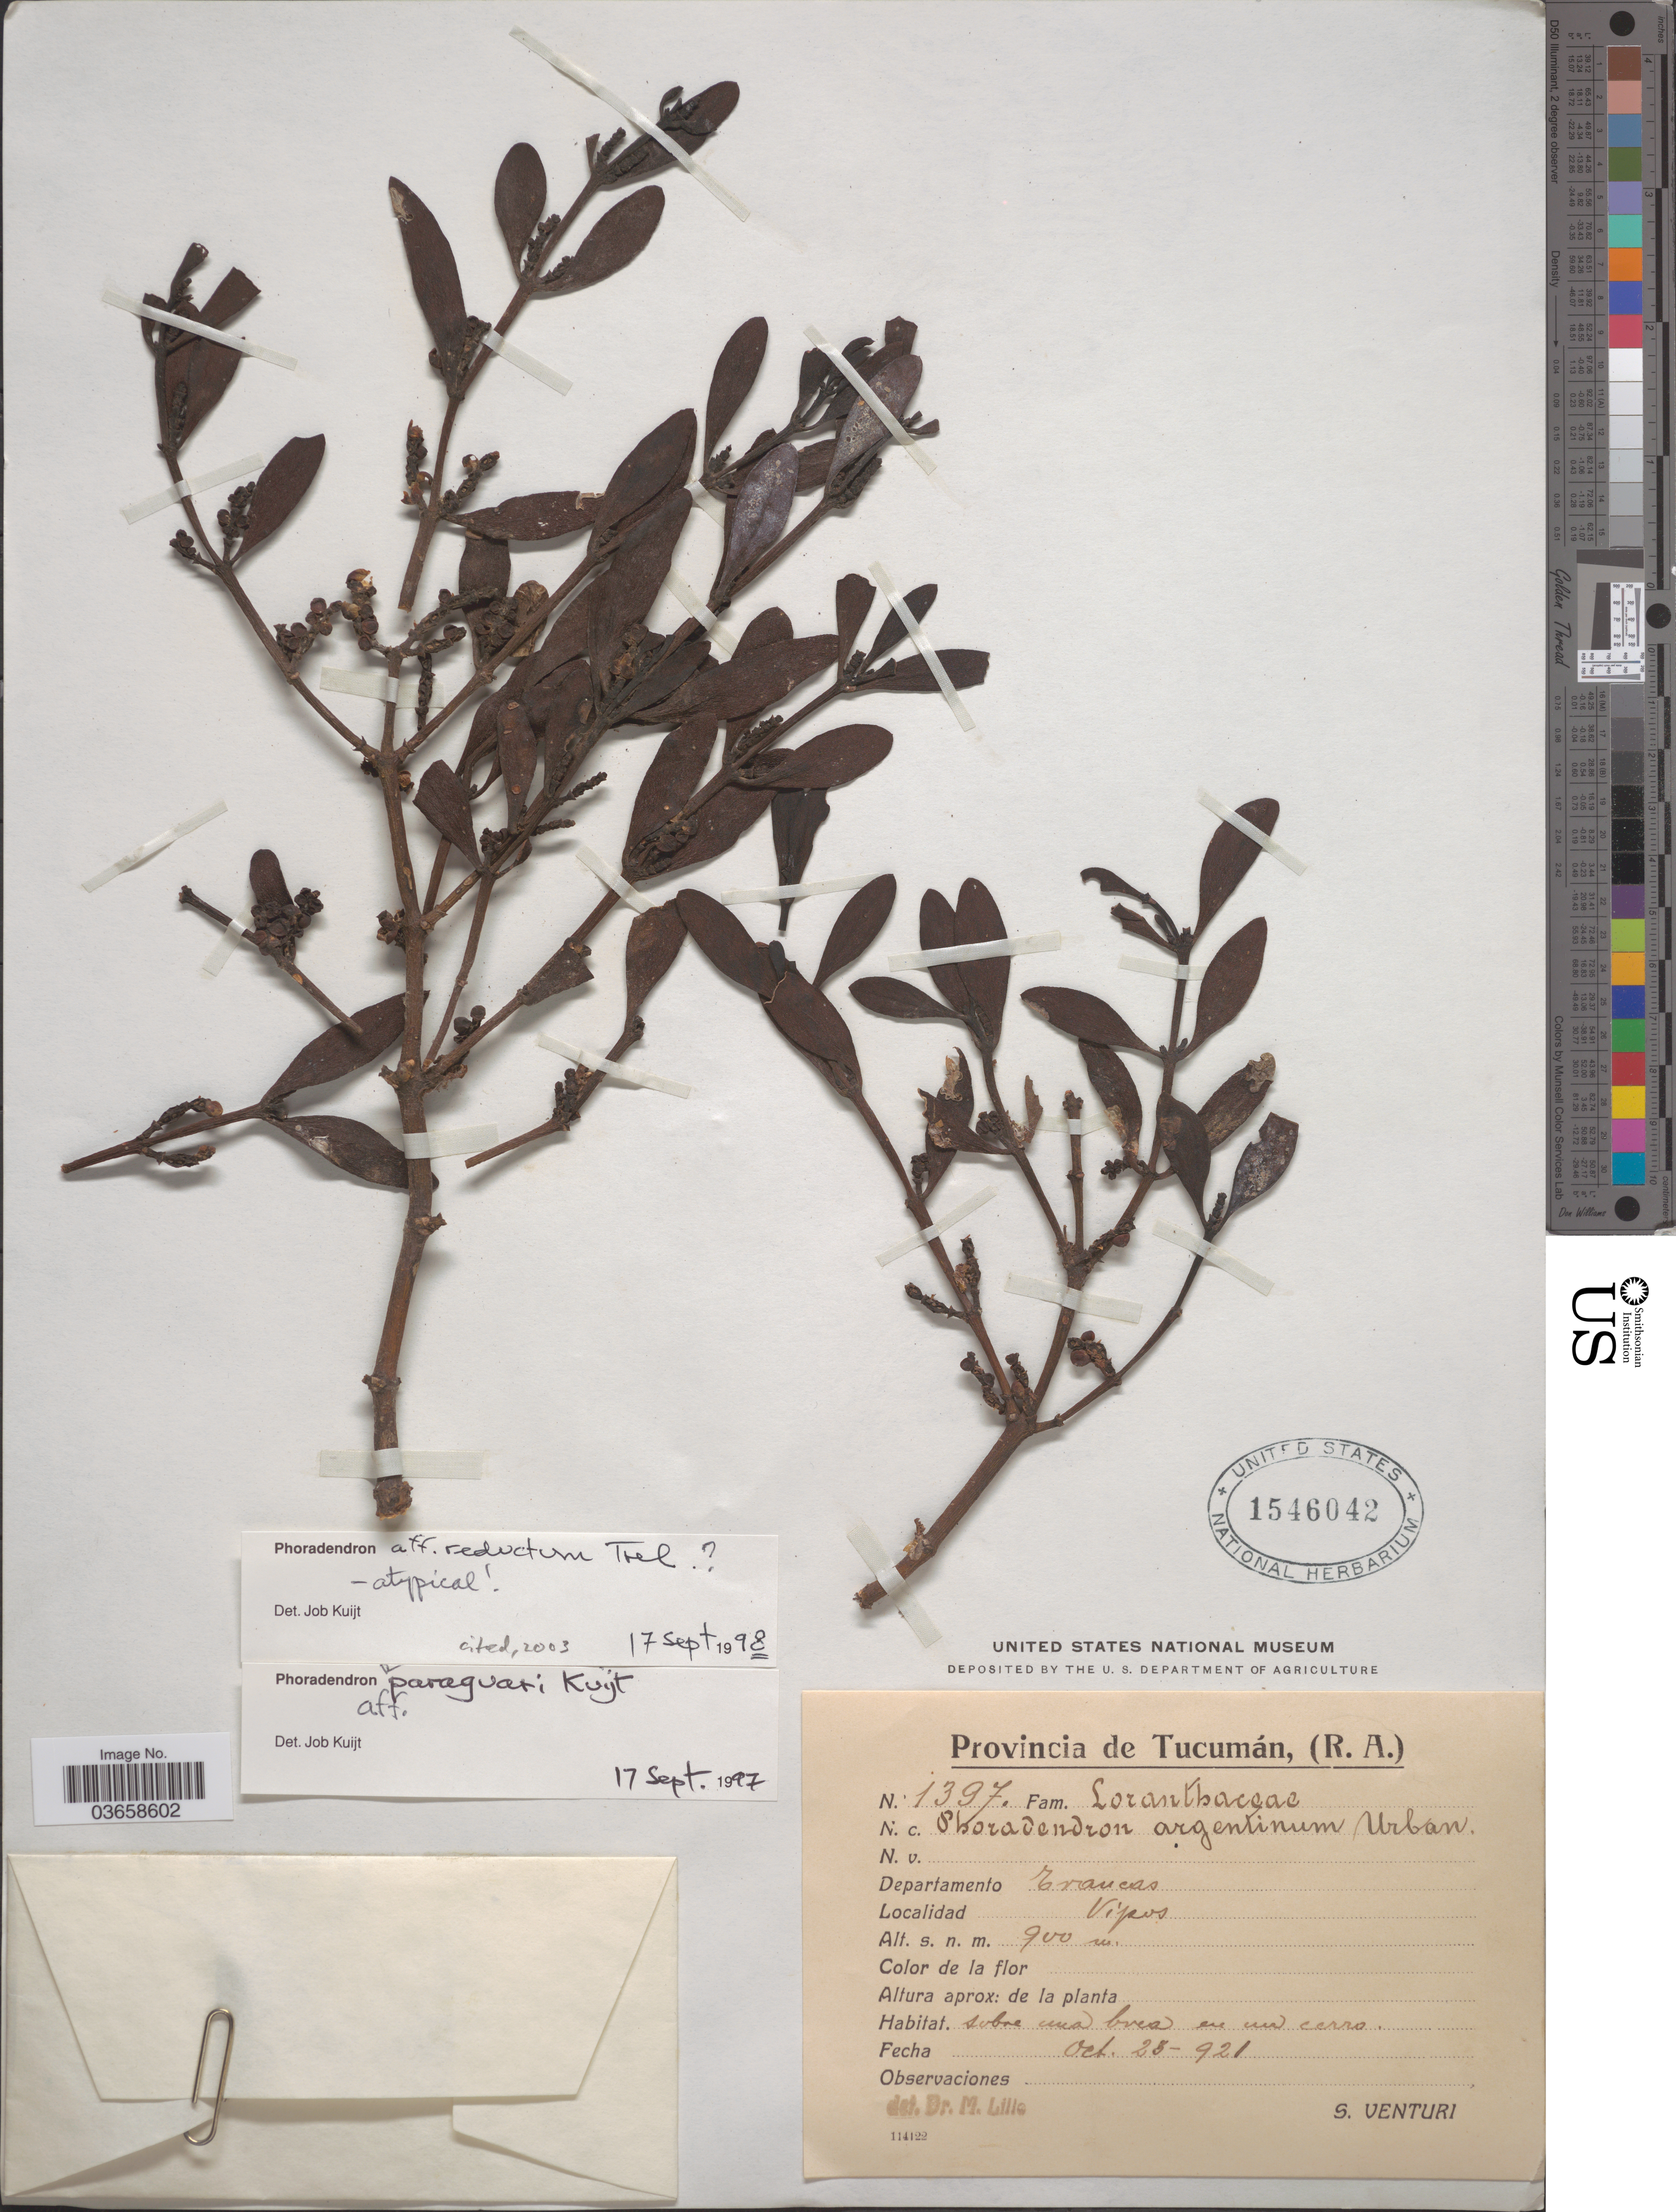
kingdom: Plantae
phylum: Tracheophyta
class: Magnoliopsida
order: Santalales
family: Viscaceae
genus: Phoradendron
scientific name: Phoradendron reductum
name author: Trel.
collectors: S. Venturi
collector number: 1397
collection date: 1921-10-23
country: Argentina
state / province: Tucuman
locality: Departamento Trancas. Vipos.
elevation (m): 900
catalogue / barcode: US 1546042